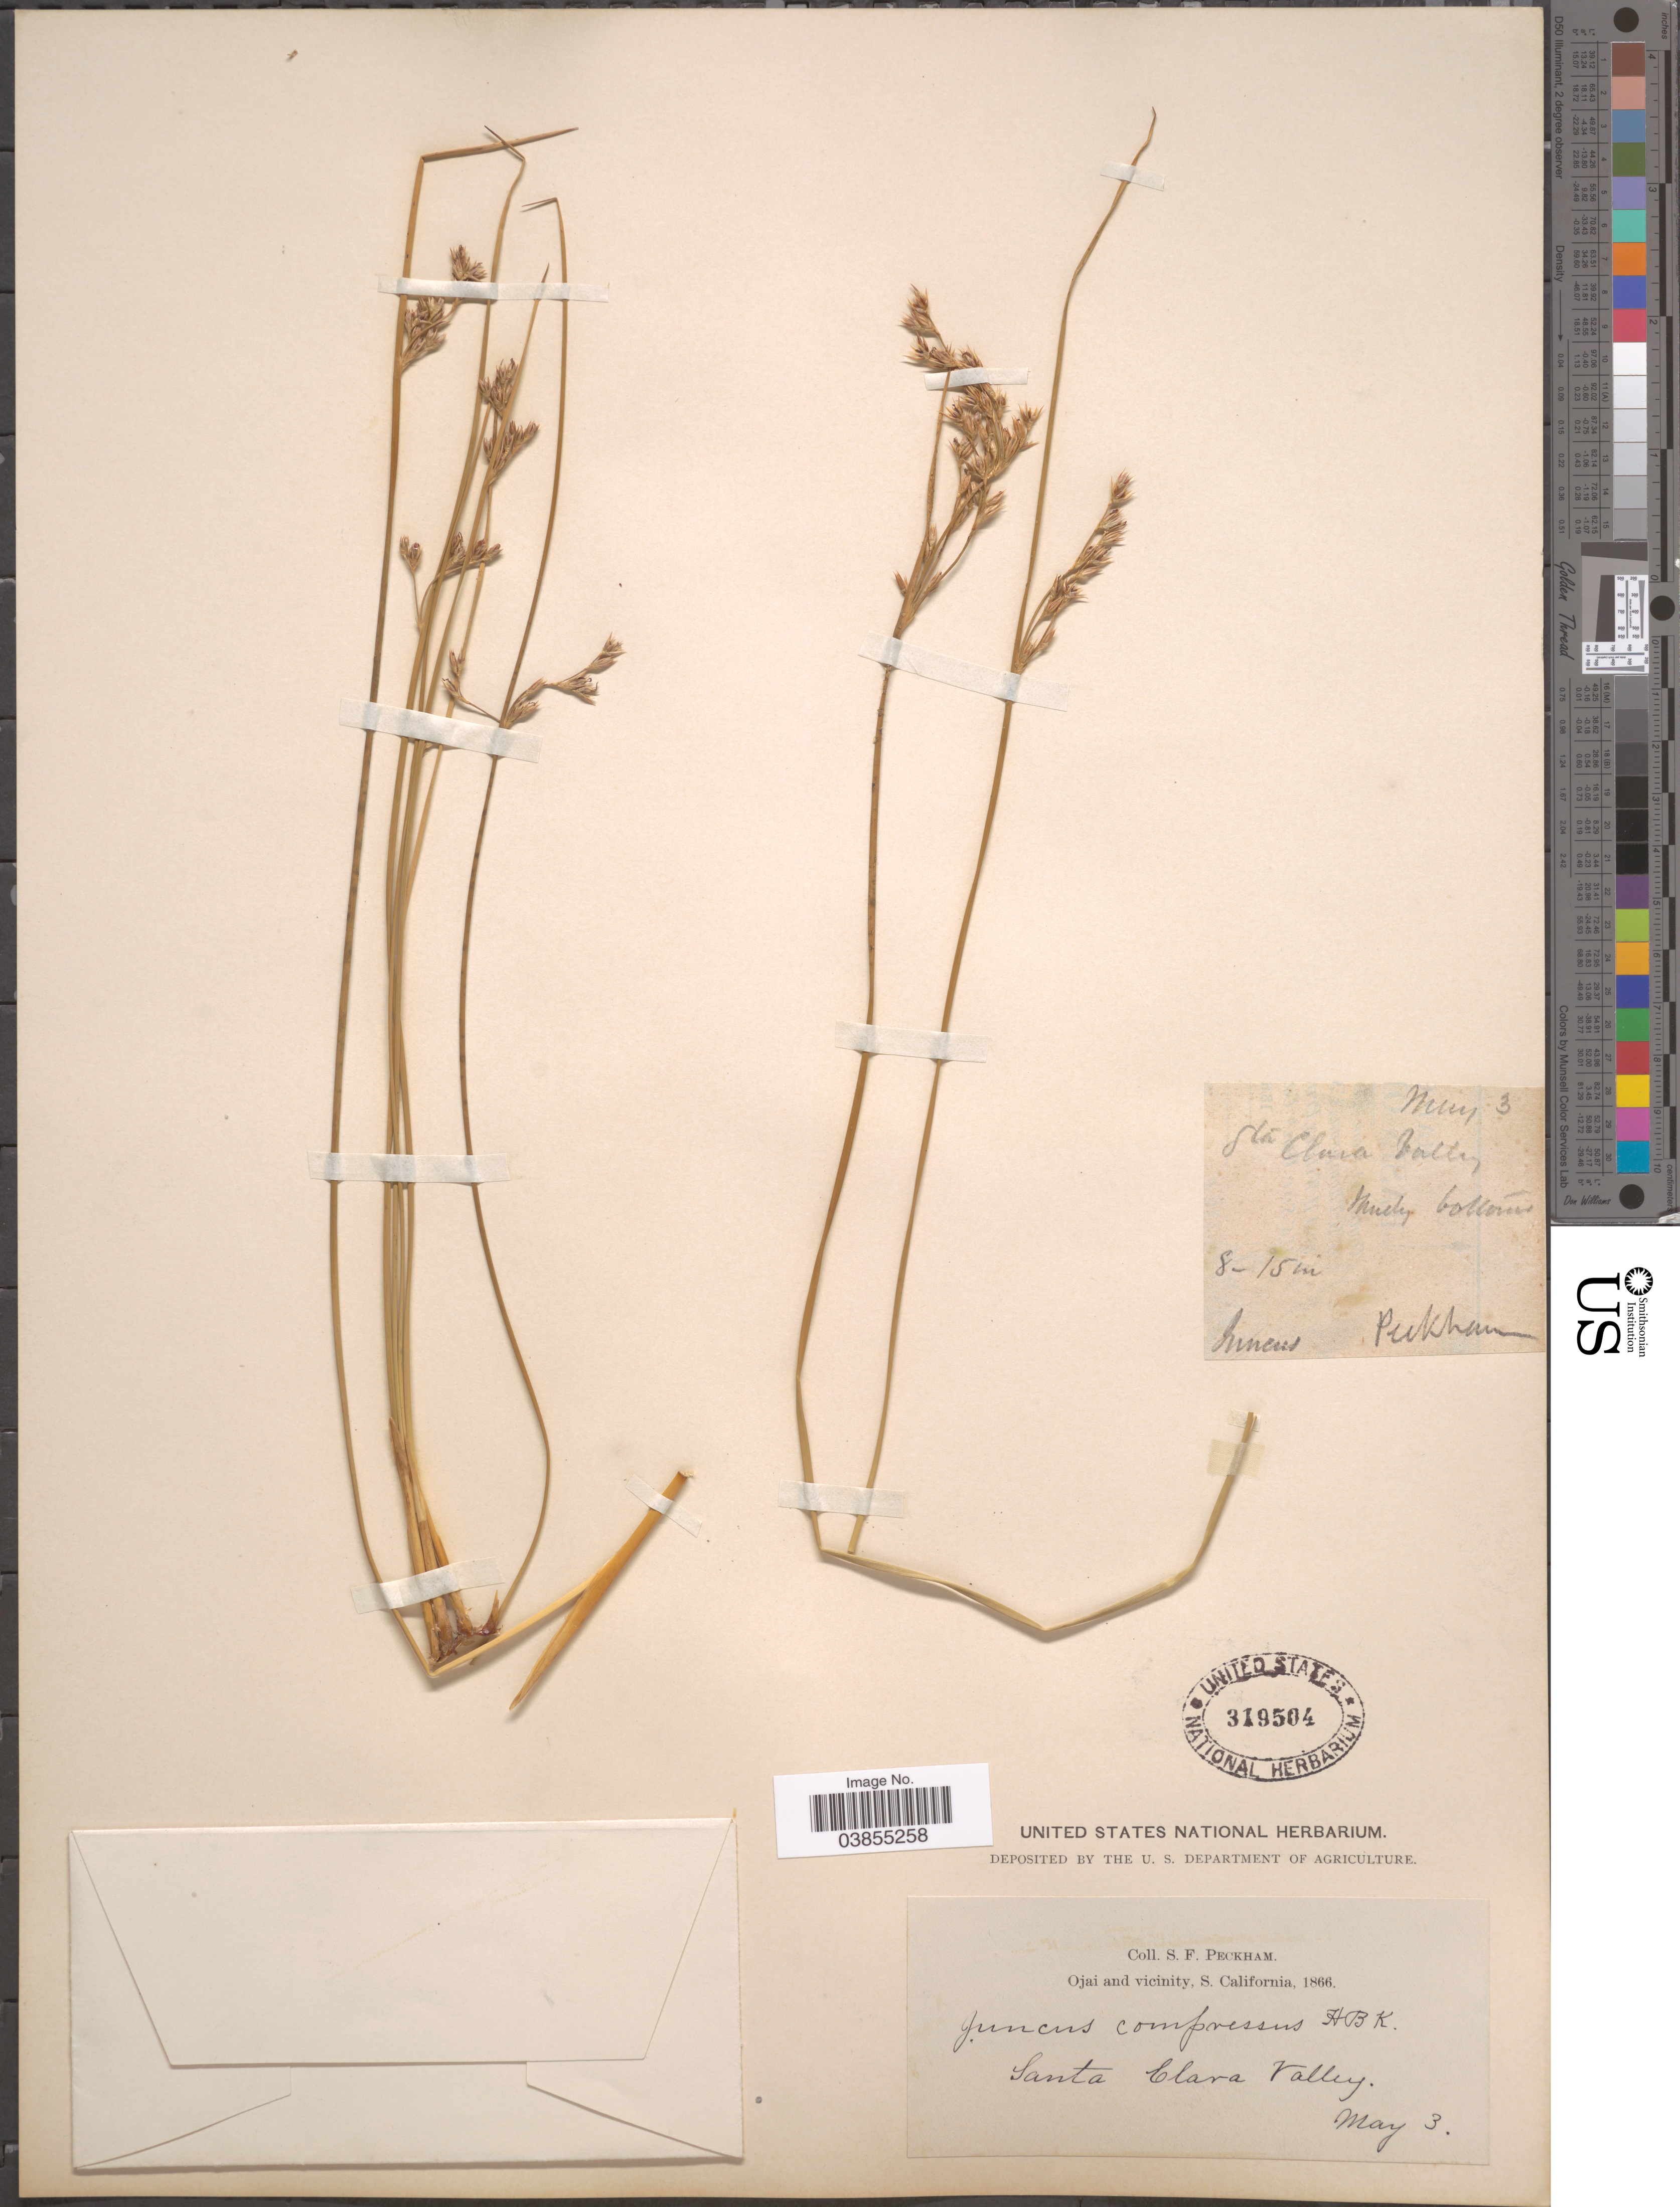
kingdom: Plantae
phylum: Tracheophyta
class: Liliopsida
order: Poales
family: Juncaceae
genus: Juncus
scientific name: Juncus mexicanus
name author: Willd. ex Schult. & Schult. f.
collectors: S. Peckham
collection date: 1866-05-03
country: United States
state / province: California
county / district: Ventura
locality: Ojai and vicinity, S. California. Santa Clara Valley.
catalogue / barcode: US 319504